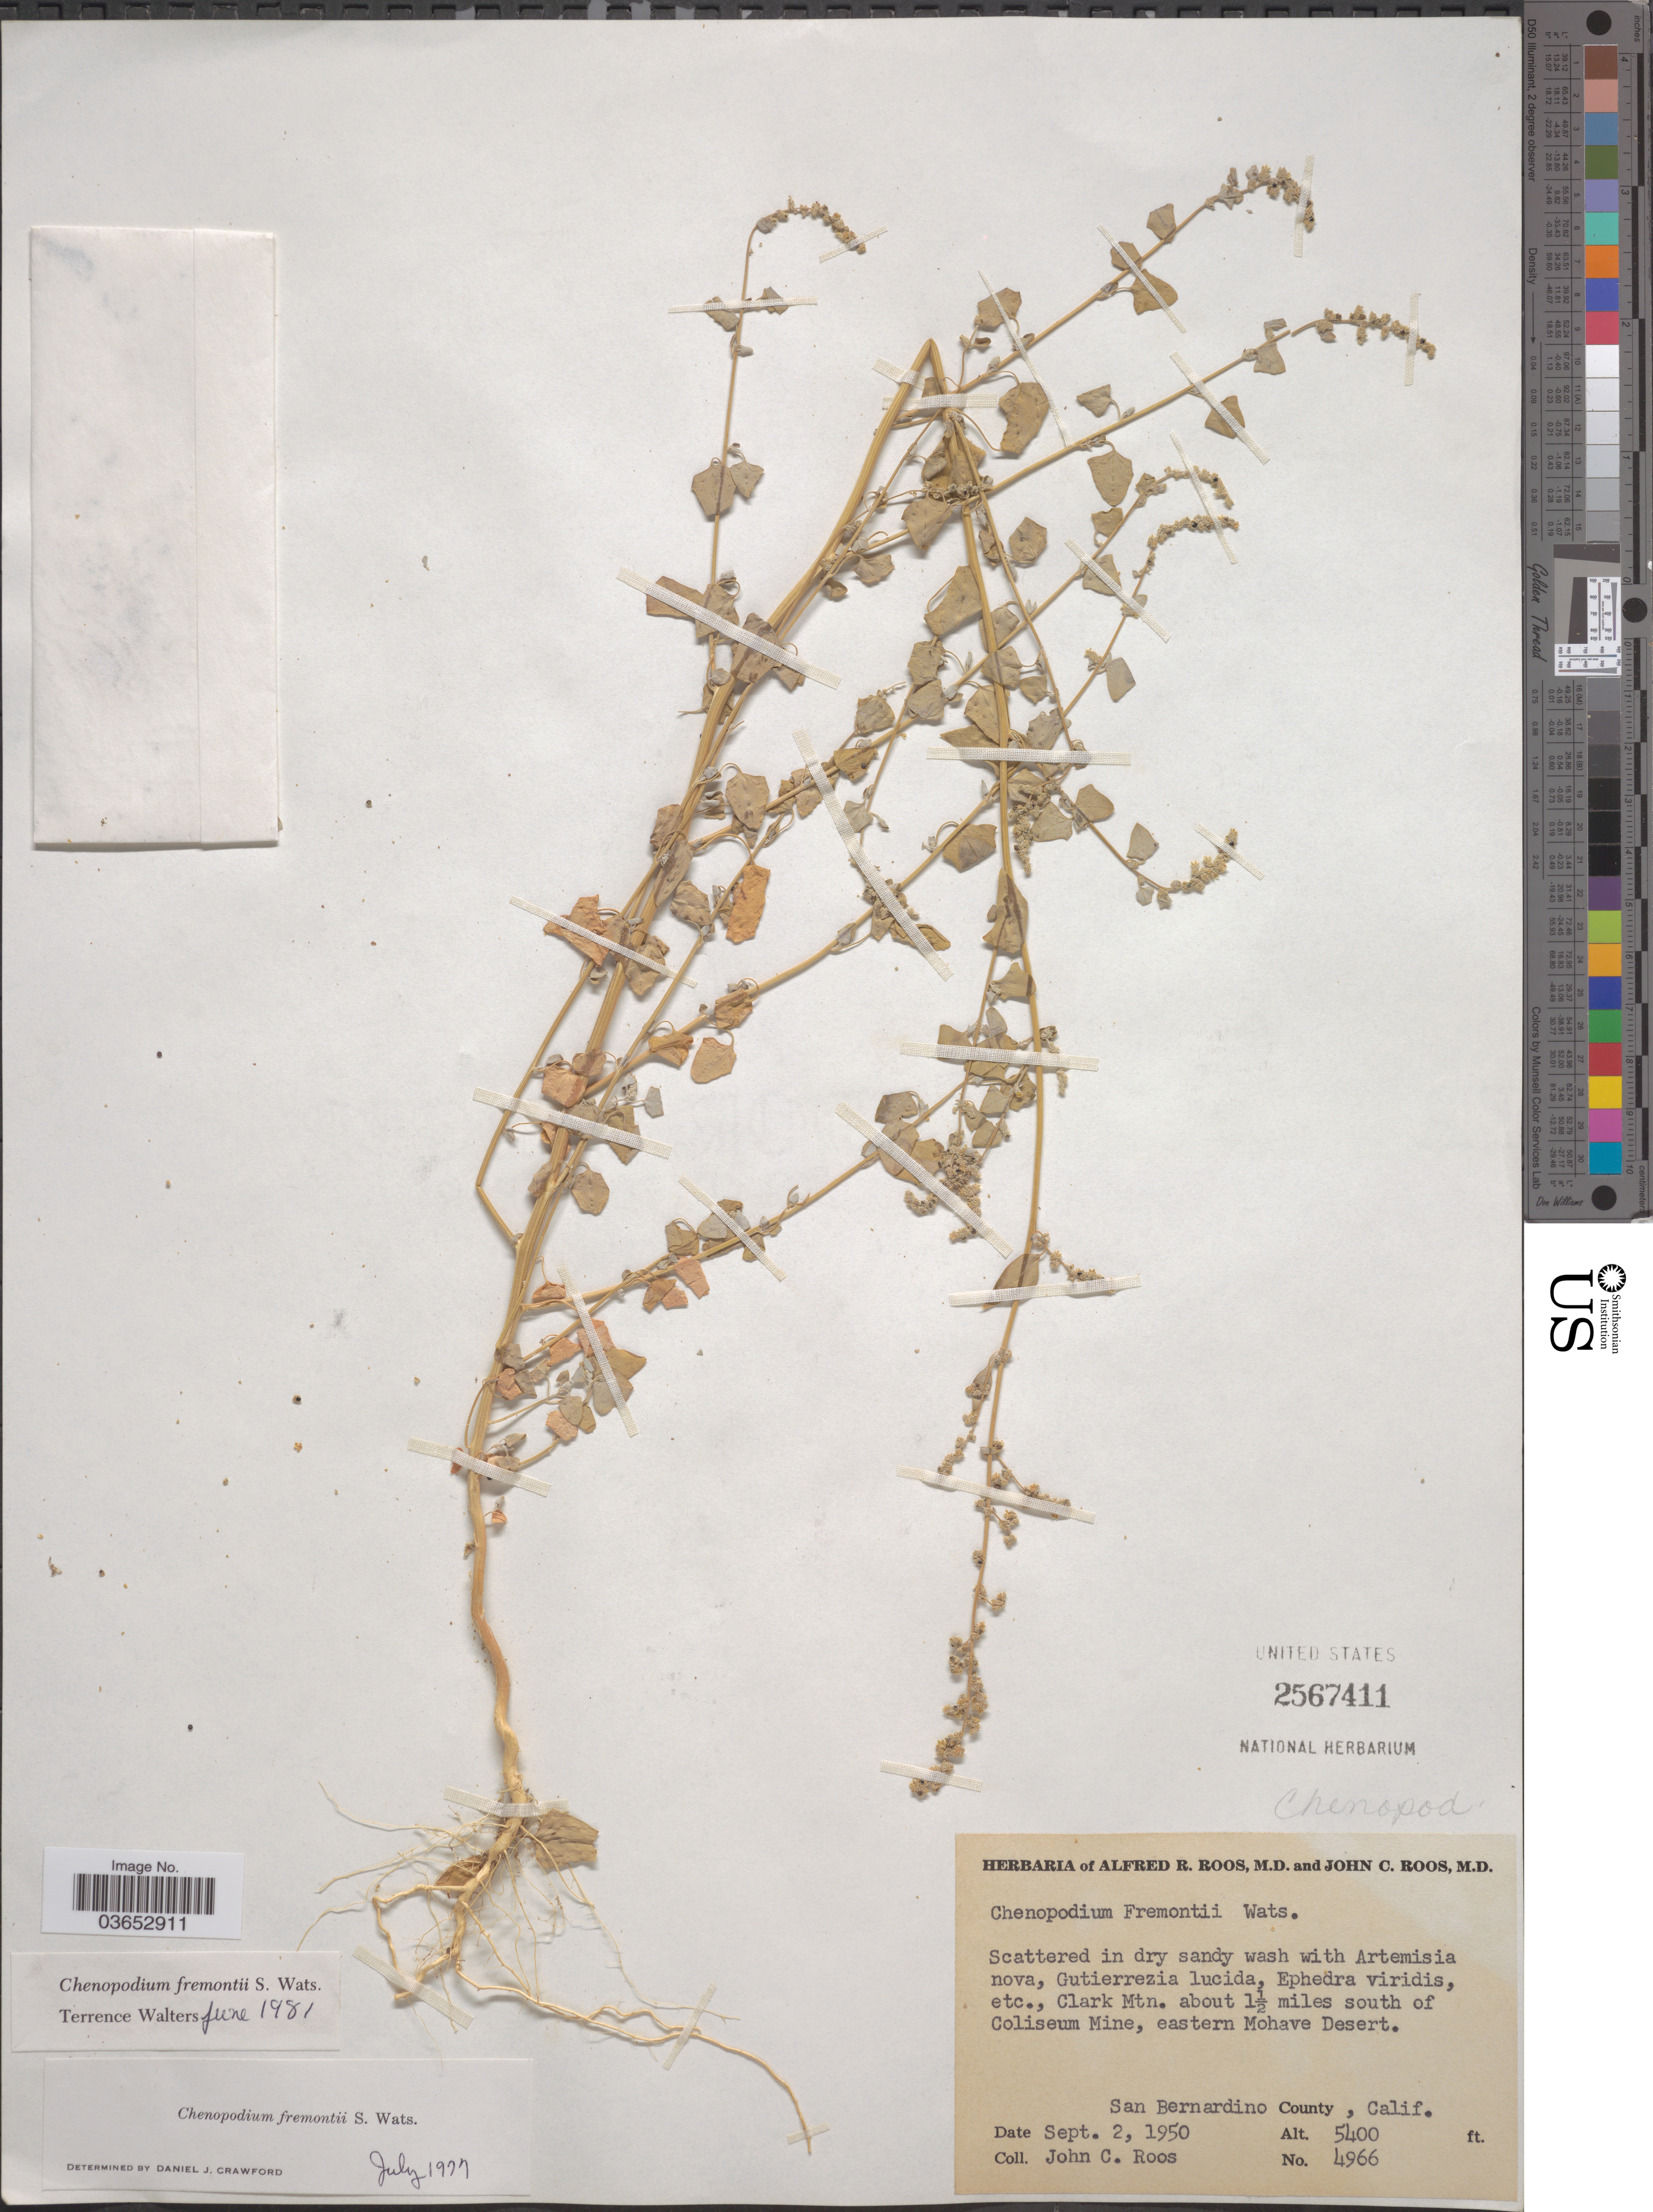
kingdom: Plantae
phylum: Tracheophyta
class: Magnoliopsida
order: Caryophyllales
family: Amaranthaceae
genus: Chenopodium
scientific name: Chenopodium fremontii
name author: S. Watson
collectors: J. C. Roos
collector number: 4966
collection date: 1950-09-02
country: United States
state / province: California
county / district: San Bernardino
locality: Clark Mtn. about 1½ miles south of Coliseum Mine, eastern Mohave Desert. San Bernardino County.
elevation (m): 1646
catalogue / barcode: US 2567411